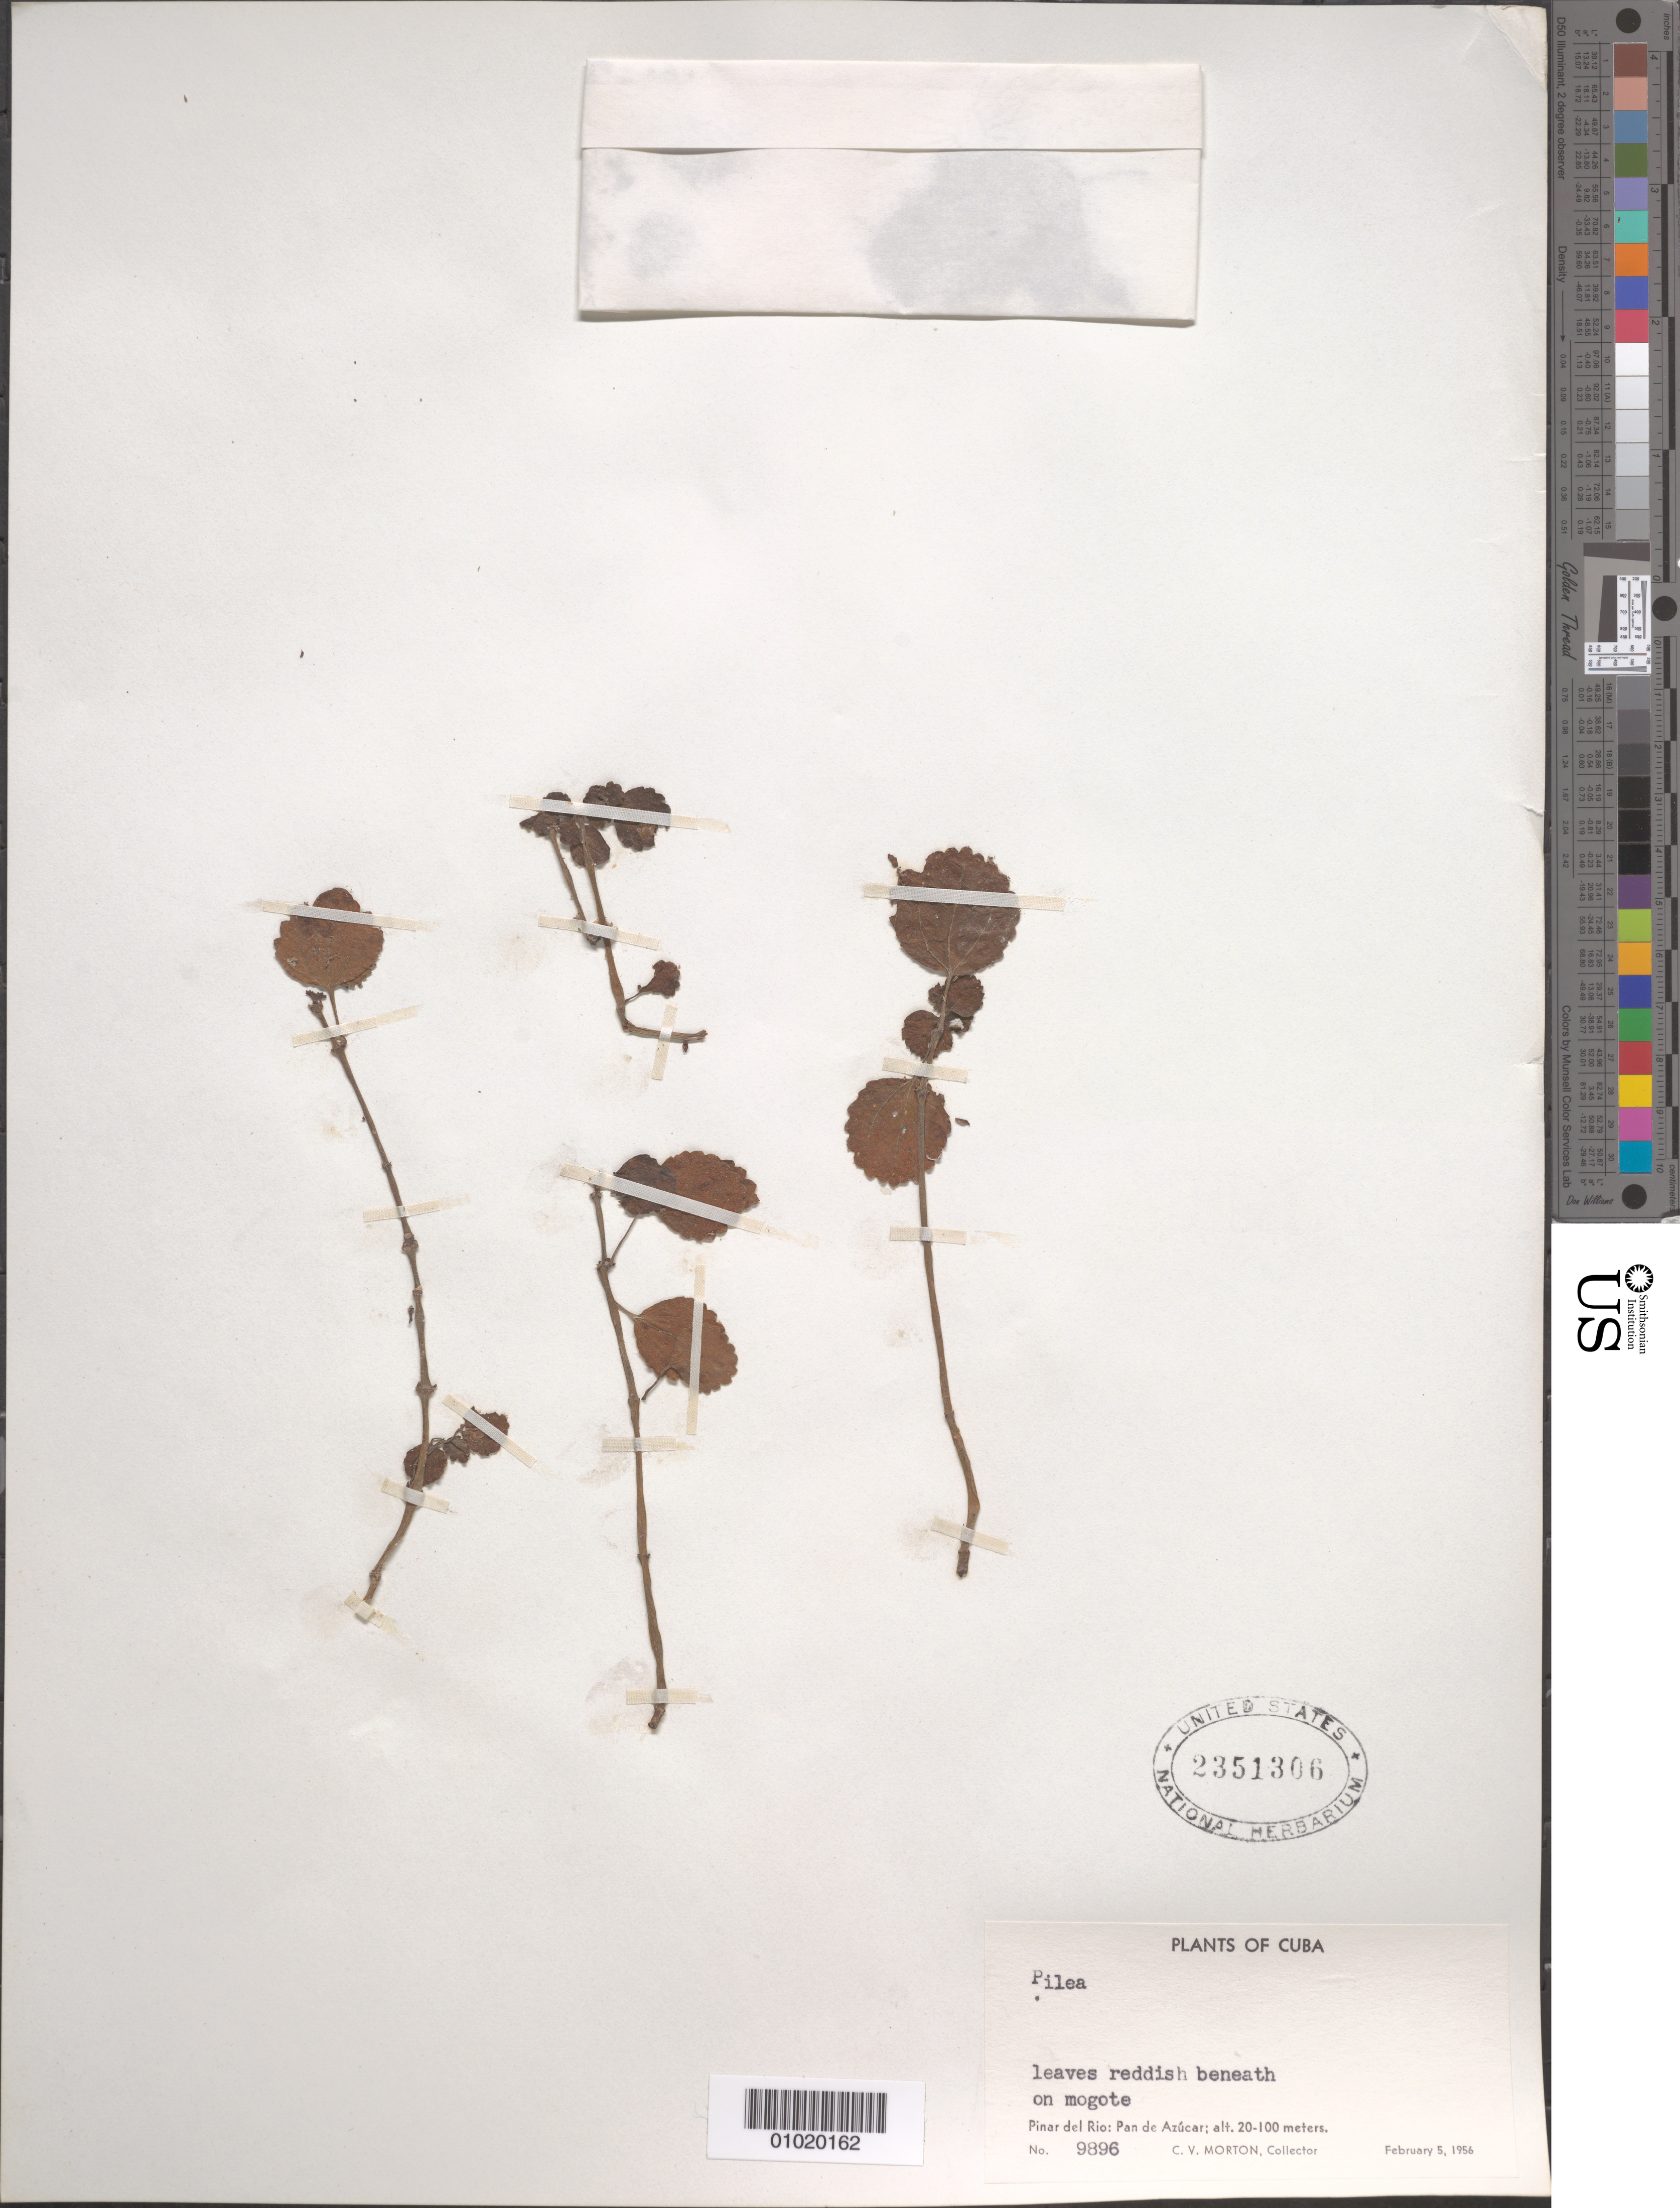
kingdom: Plantae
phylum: Tracheophyta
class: Magnoliopsida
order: Rosales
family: Urticaceae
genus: Pilea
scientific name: Pilea sp.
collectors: C. V. Morton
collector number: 9896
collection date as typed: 05 Feb 1956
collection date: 1956-02-05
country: Cuba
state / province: Pinar del Rio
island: Cuba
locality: Pan de Azucar On mogote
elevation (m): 20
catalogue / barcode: US 2351306